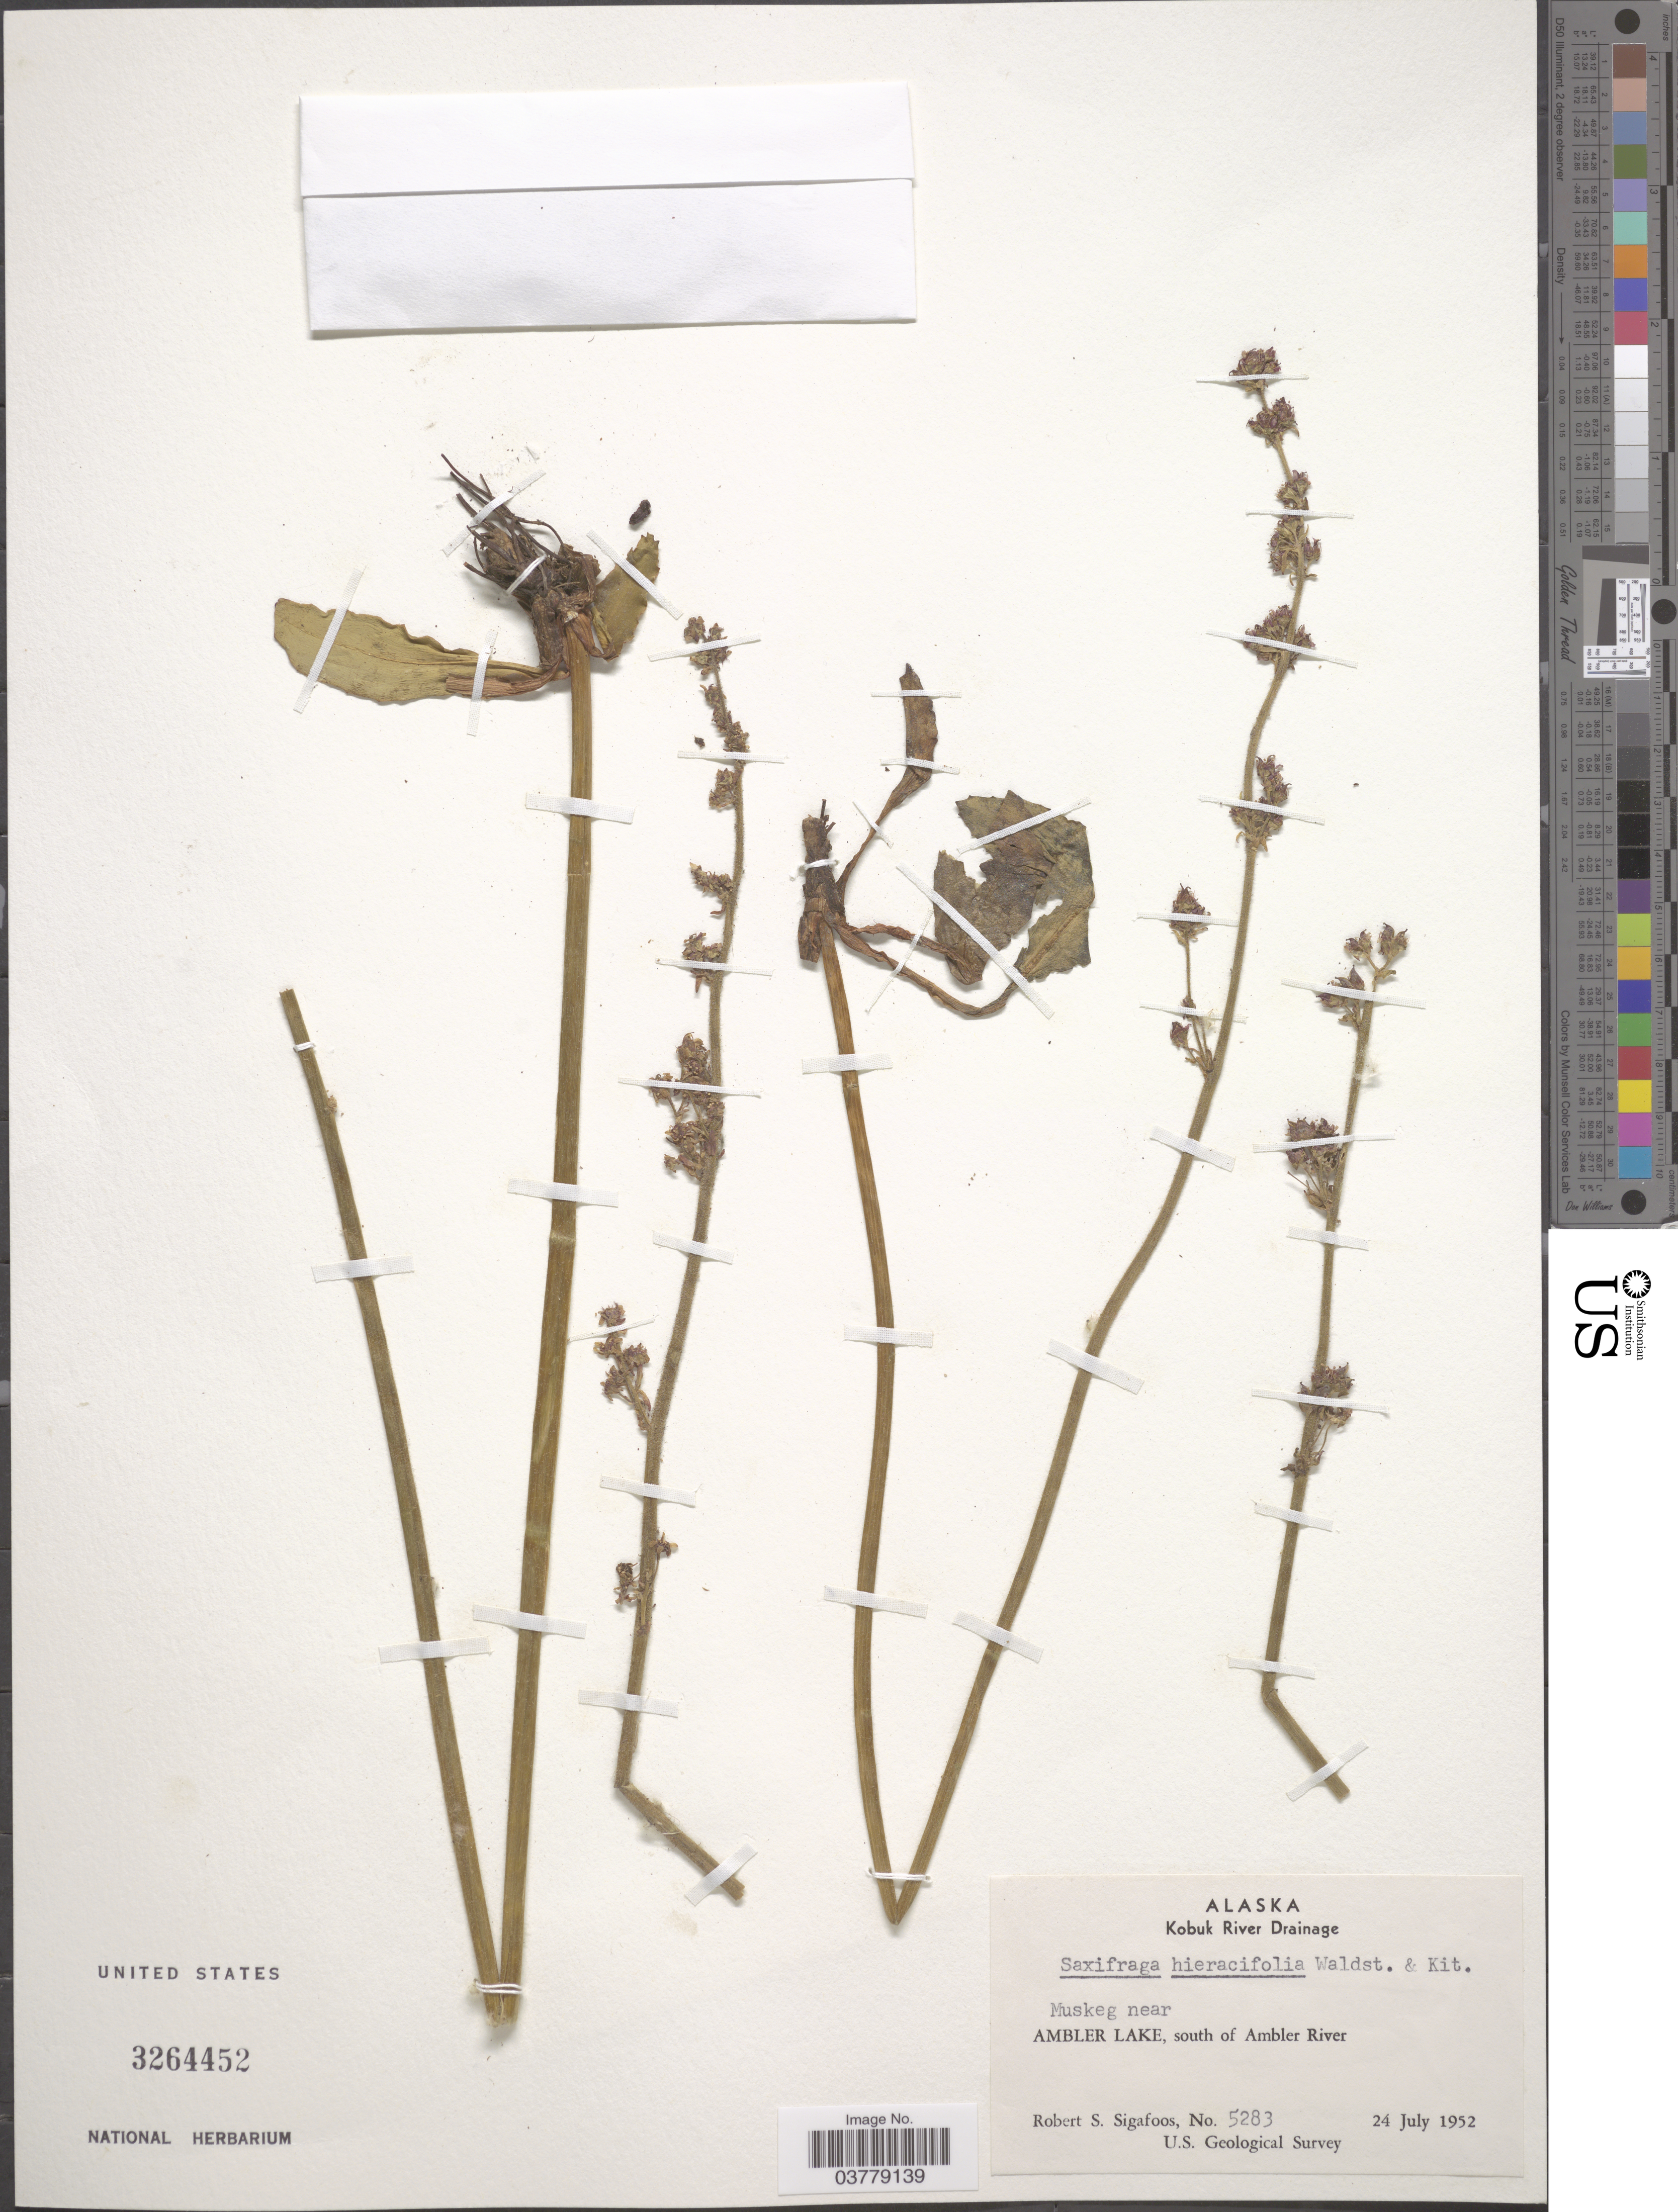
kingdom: Plantae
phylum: Tracheophyta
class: Magnoliopsida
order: Saxifragales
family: Saxifragaceae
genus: Micranthes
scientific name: Micranthes hieraciifolia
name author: (Waldst. & Kit. ex Willd.) Haw.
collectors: R. Sigafoos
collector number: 5283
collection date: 1952-07-24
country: United States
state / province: Alaska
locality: Kobuk River Drainage. Muskeg near Ambler Lake, south of Ambler River.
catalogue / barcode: US 3264452